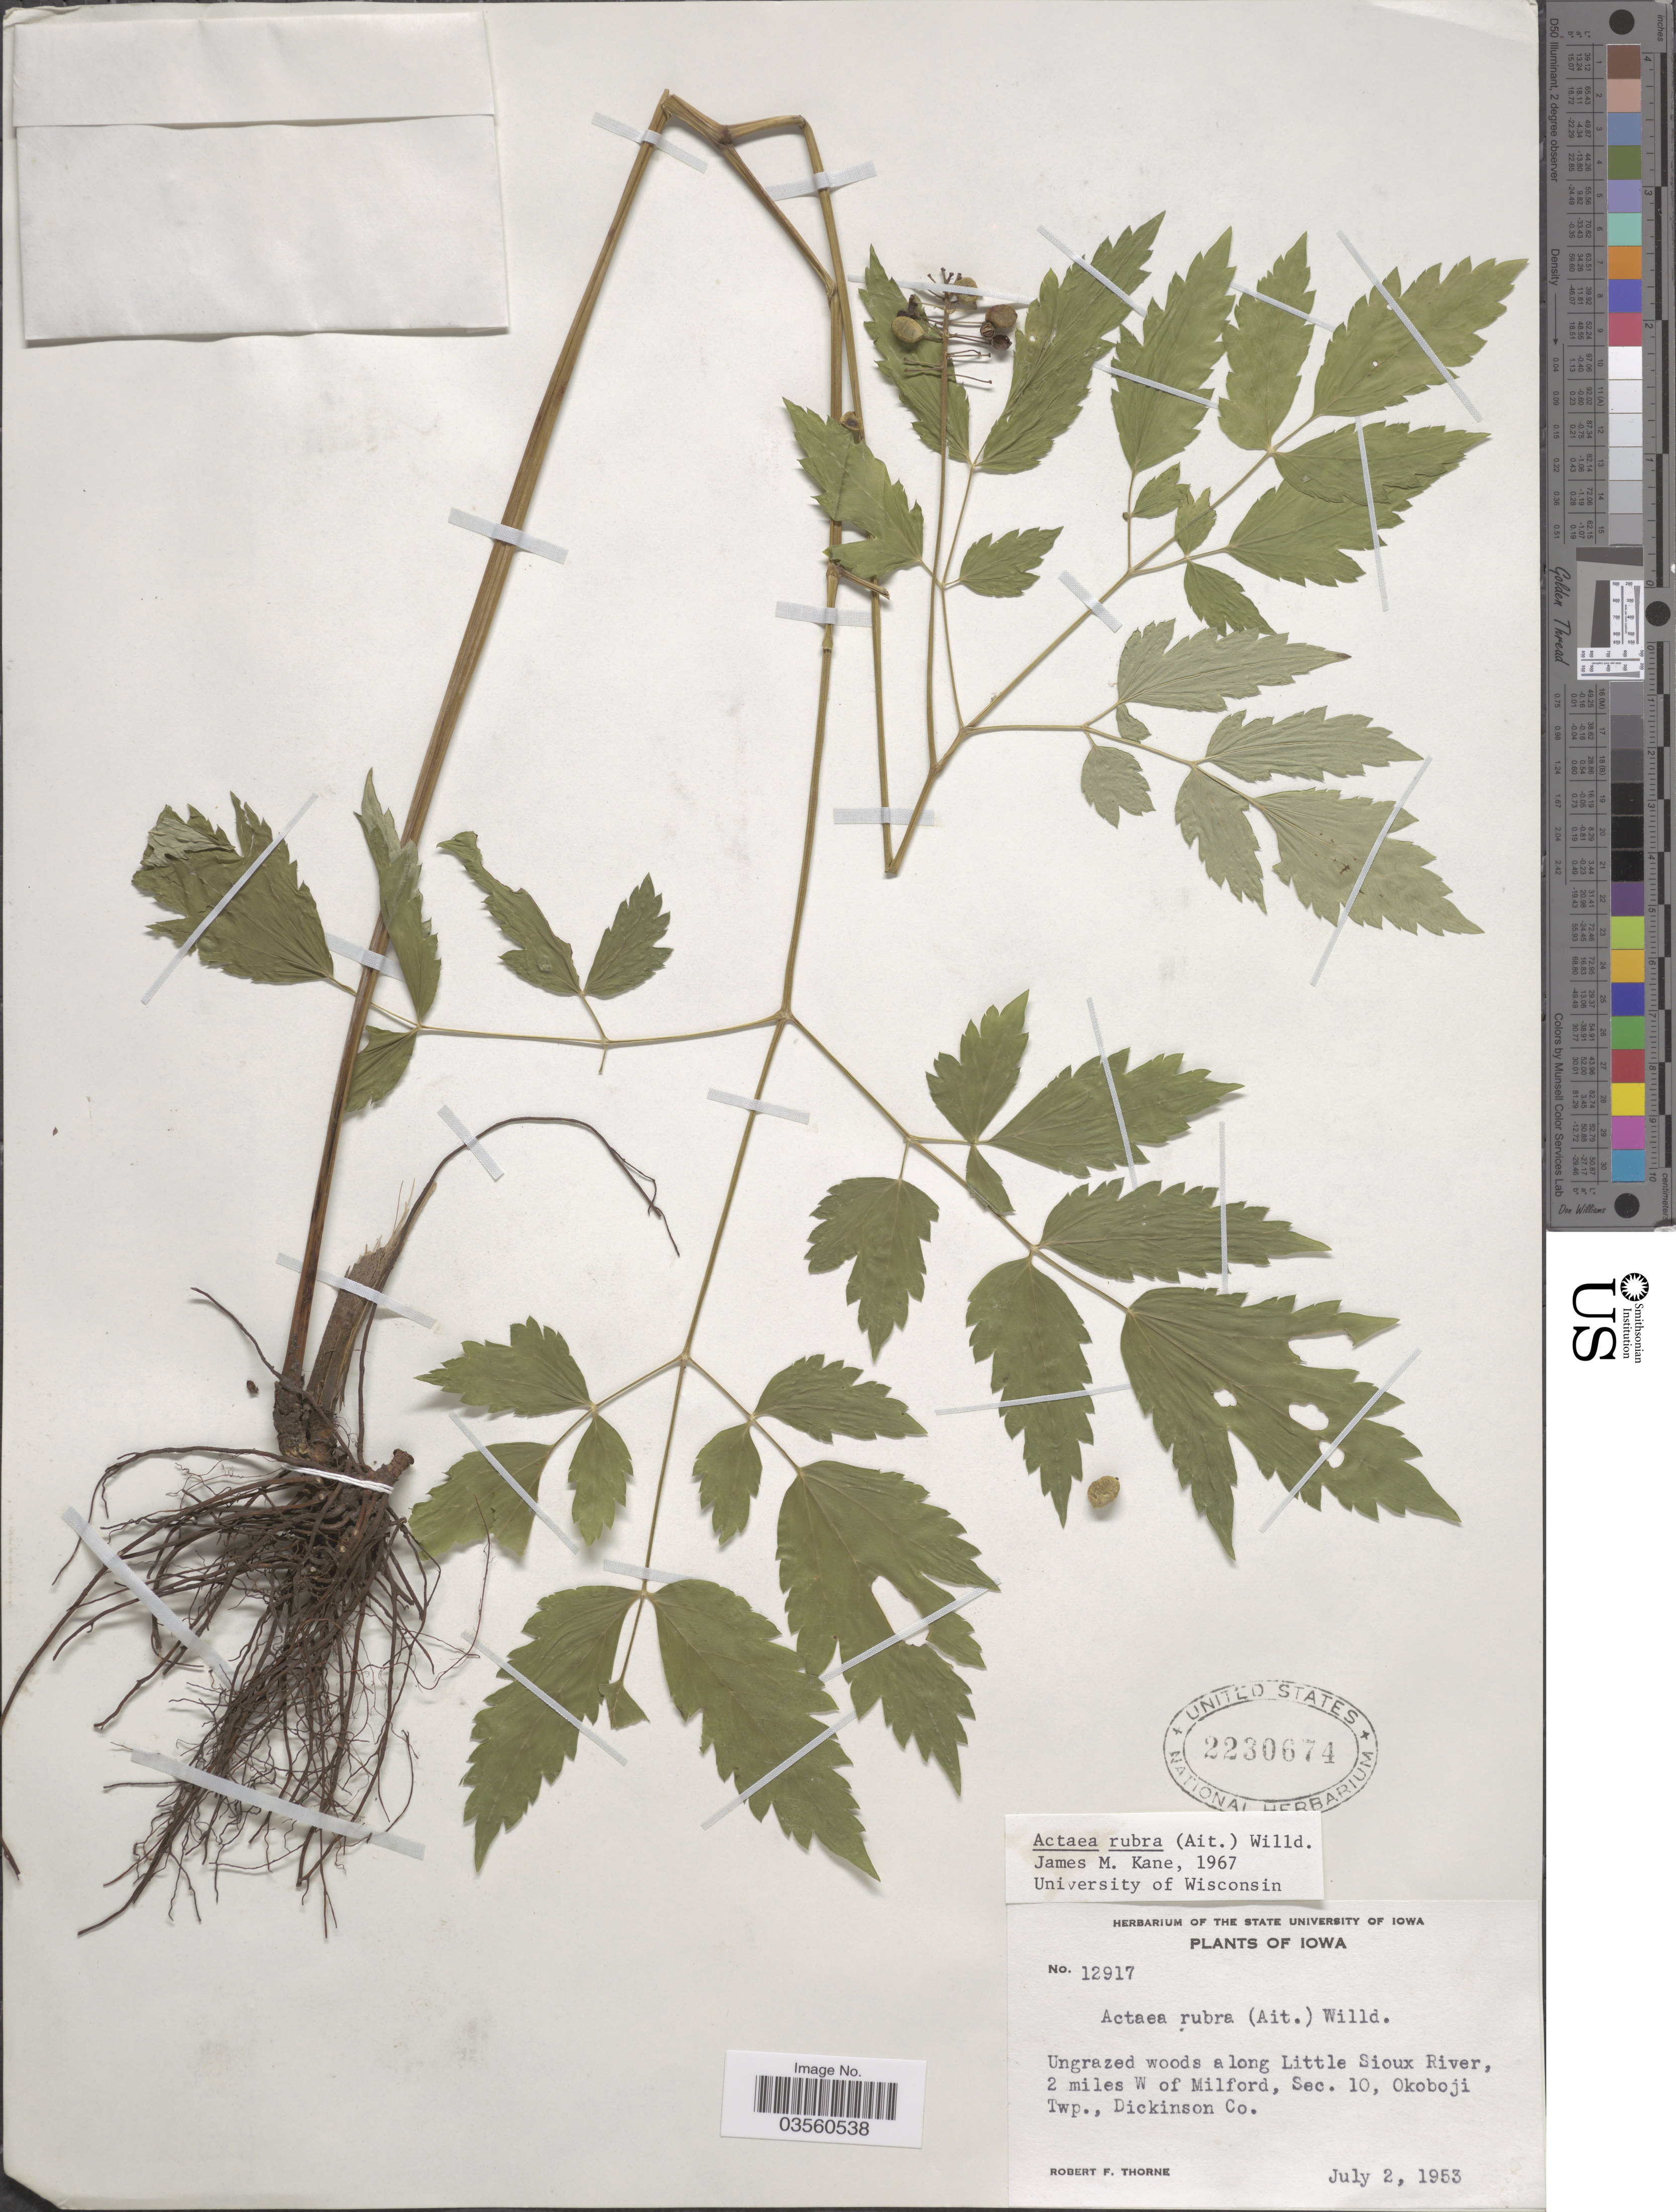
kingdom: Plantae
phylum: Tracheophyta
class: Magnoliopsida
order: Ranunculales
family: Ranunculaceae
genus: Actaea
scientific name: Actaea rubra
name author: (Aiton) Willd.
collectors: R. F. Thorne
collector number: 12917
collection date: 1953-07-02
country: United States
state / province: Iowa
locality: Ungrazed woods along Little Sioux River, 2 miles W of Milford, Sec. 10, Okoboji Twp., Dickinson Co.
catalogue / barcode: US 2230674